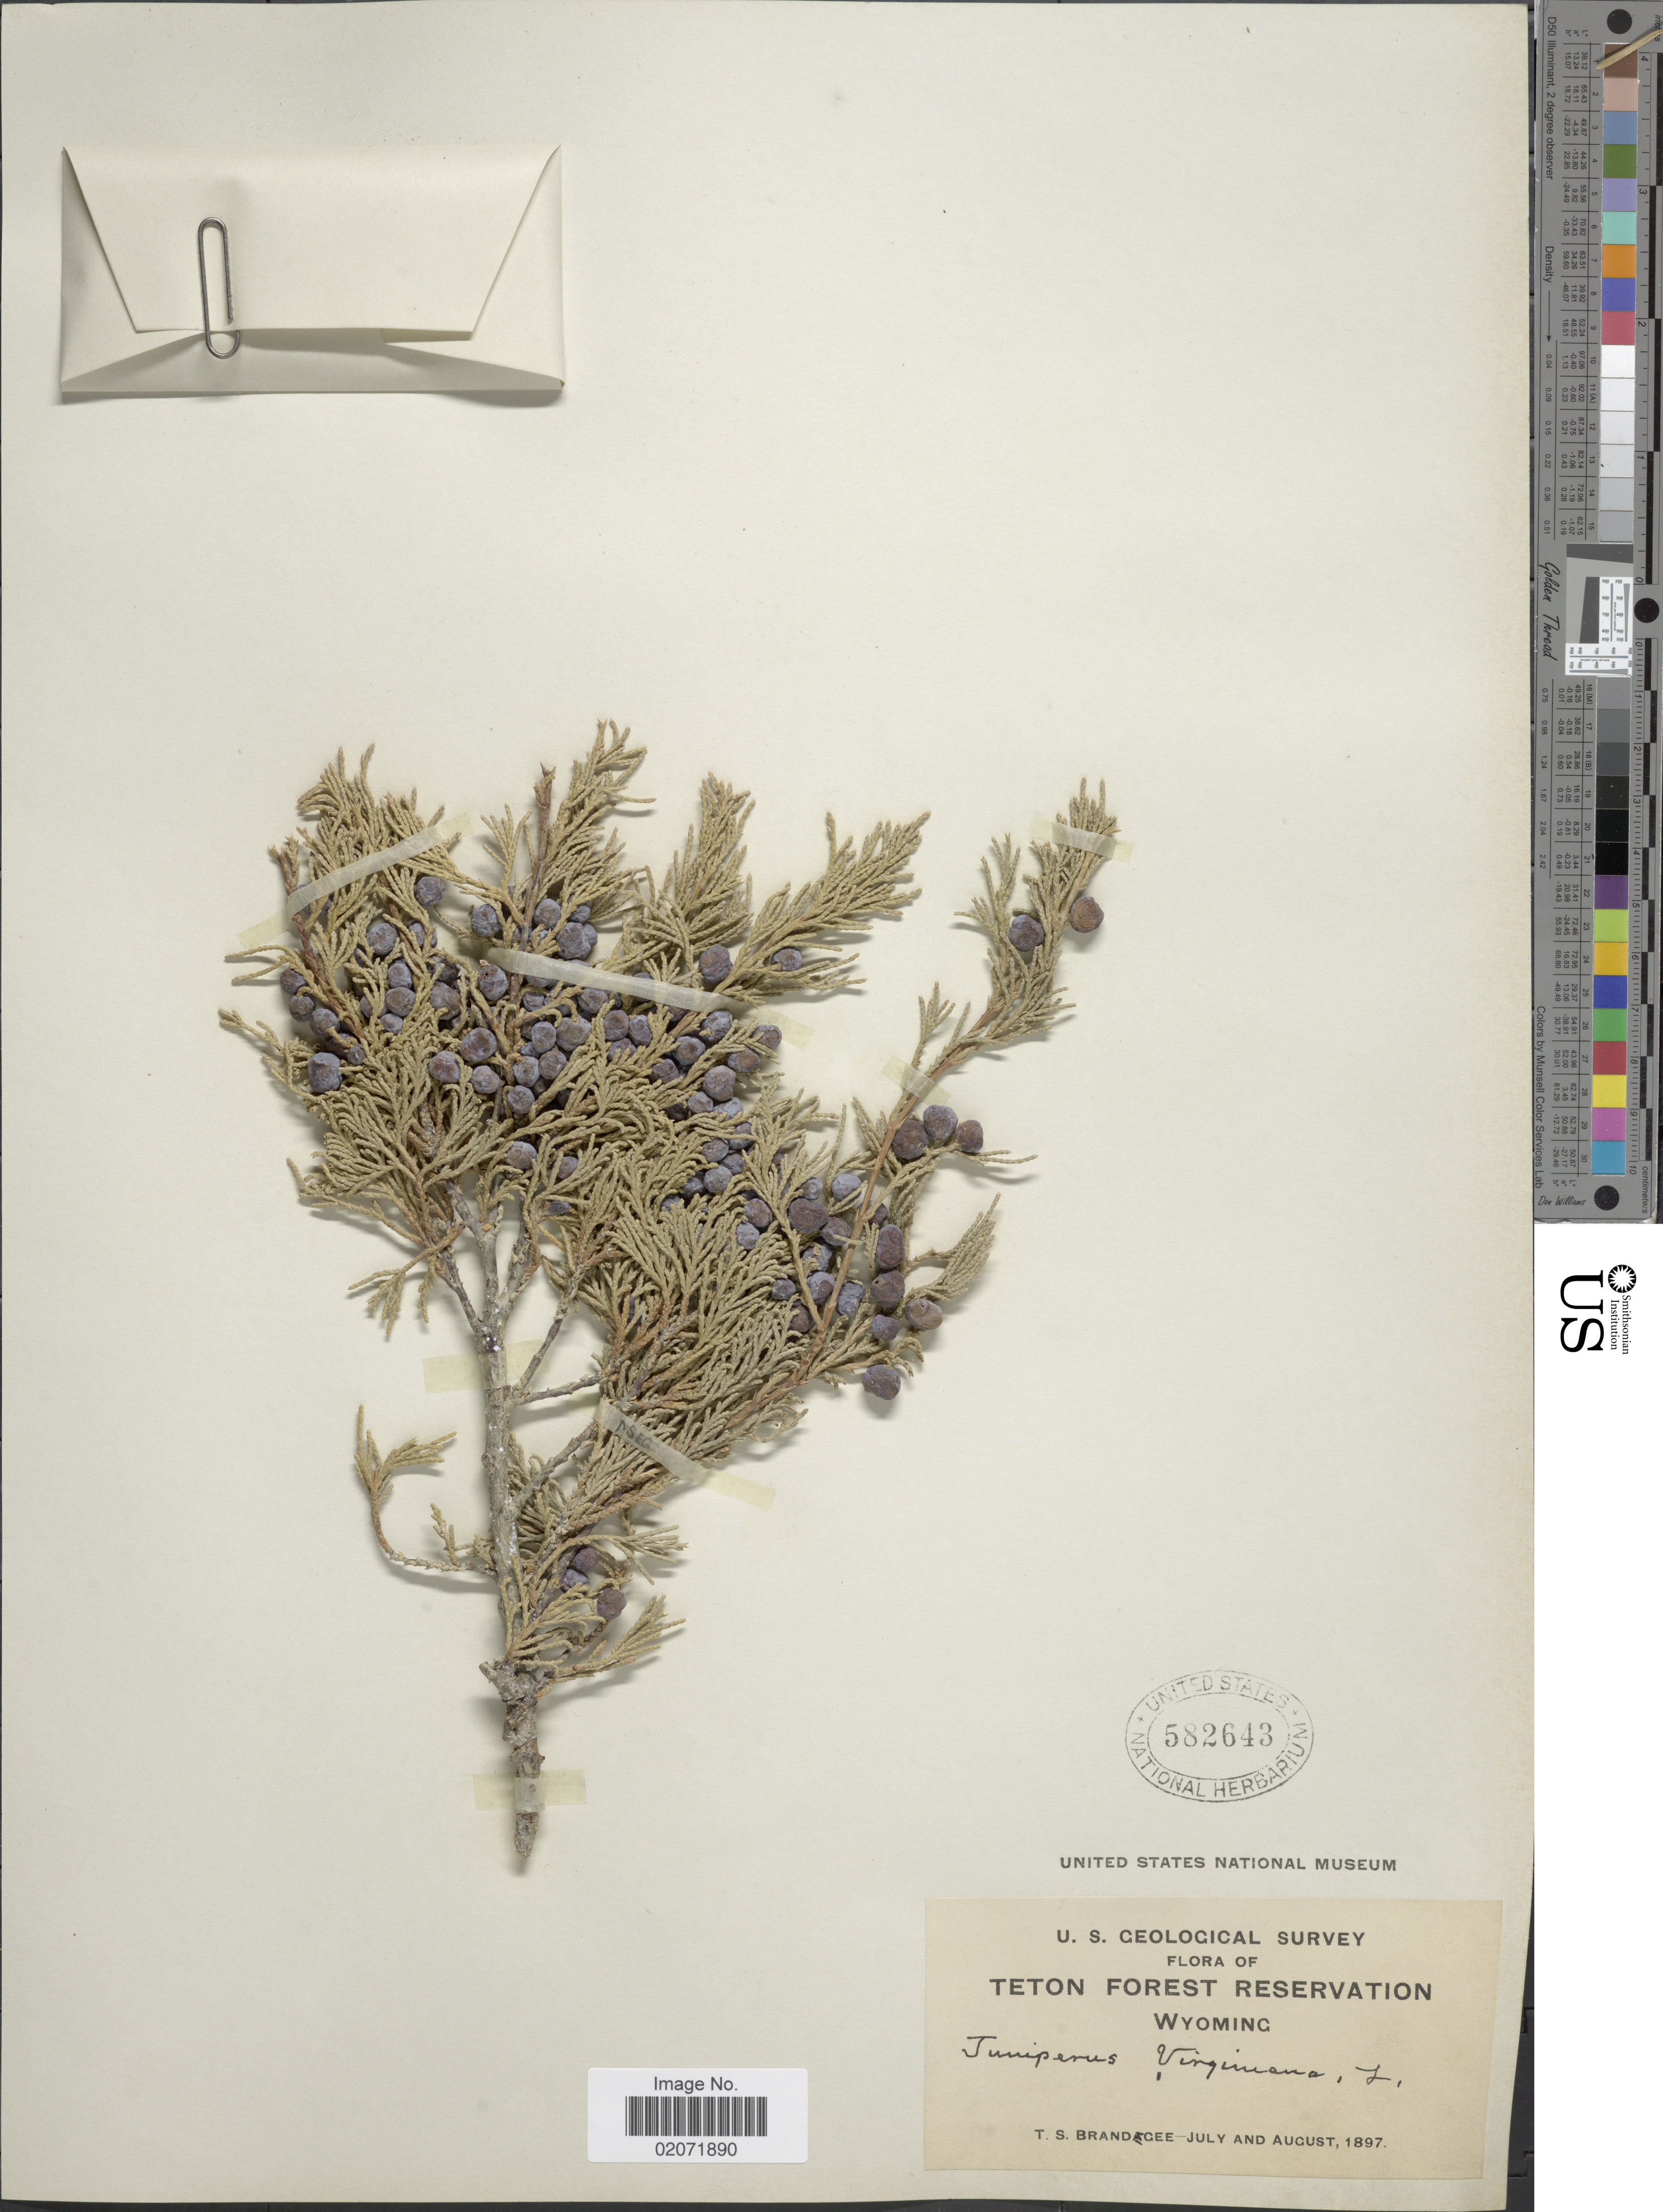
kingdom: Plantae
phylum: Tracheophyta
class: Pinopsida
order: Pinales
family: Cupressaceae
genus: Juniperus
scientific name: Juniperus scopulorum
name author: Sarg.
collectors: T. S. Brandegee (herbarium)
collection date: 1897-07/1897-08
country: United States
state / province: Wyoming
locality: Forest Reservation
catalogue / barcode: US 582643